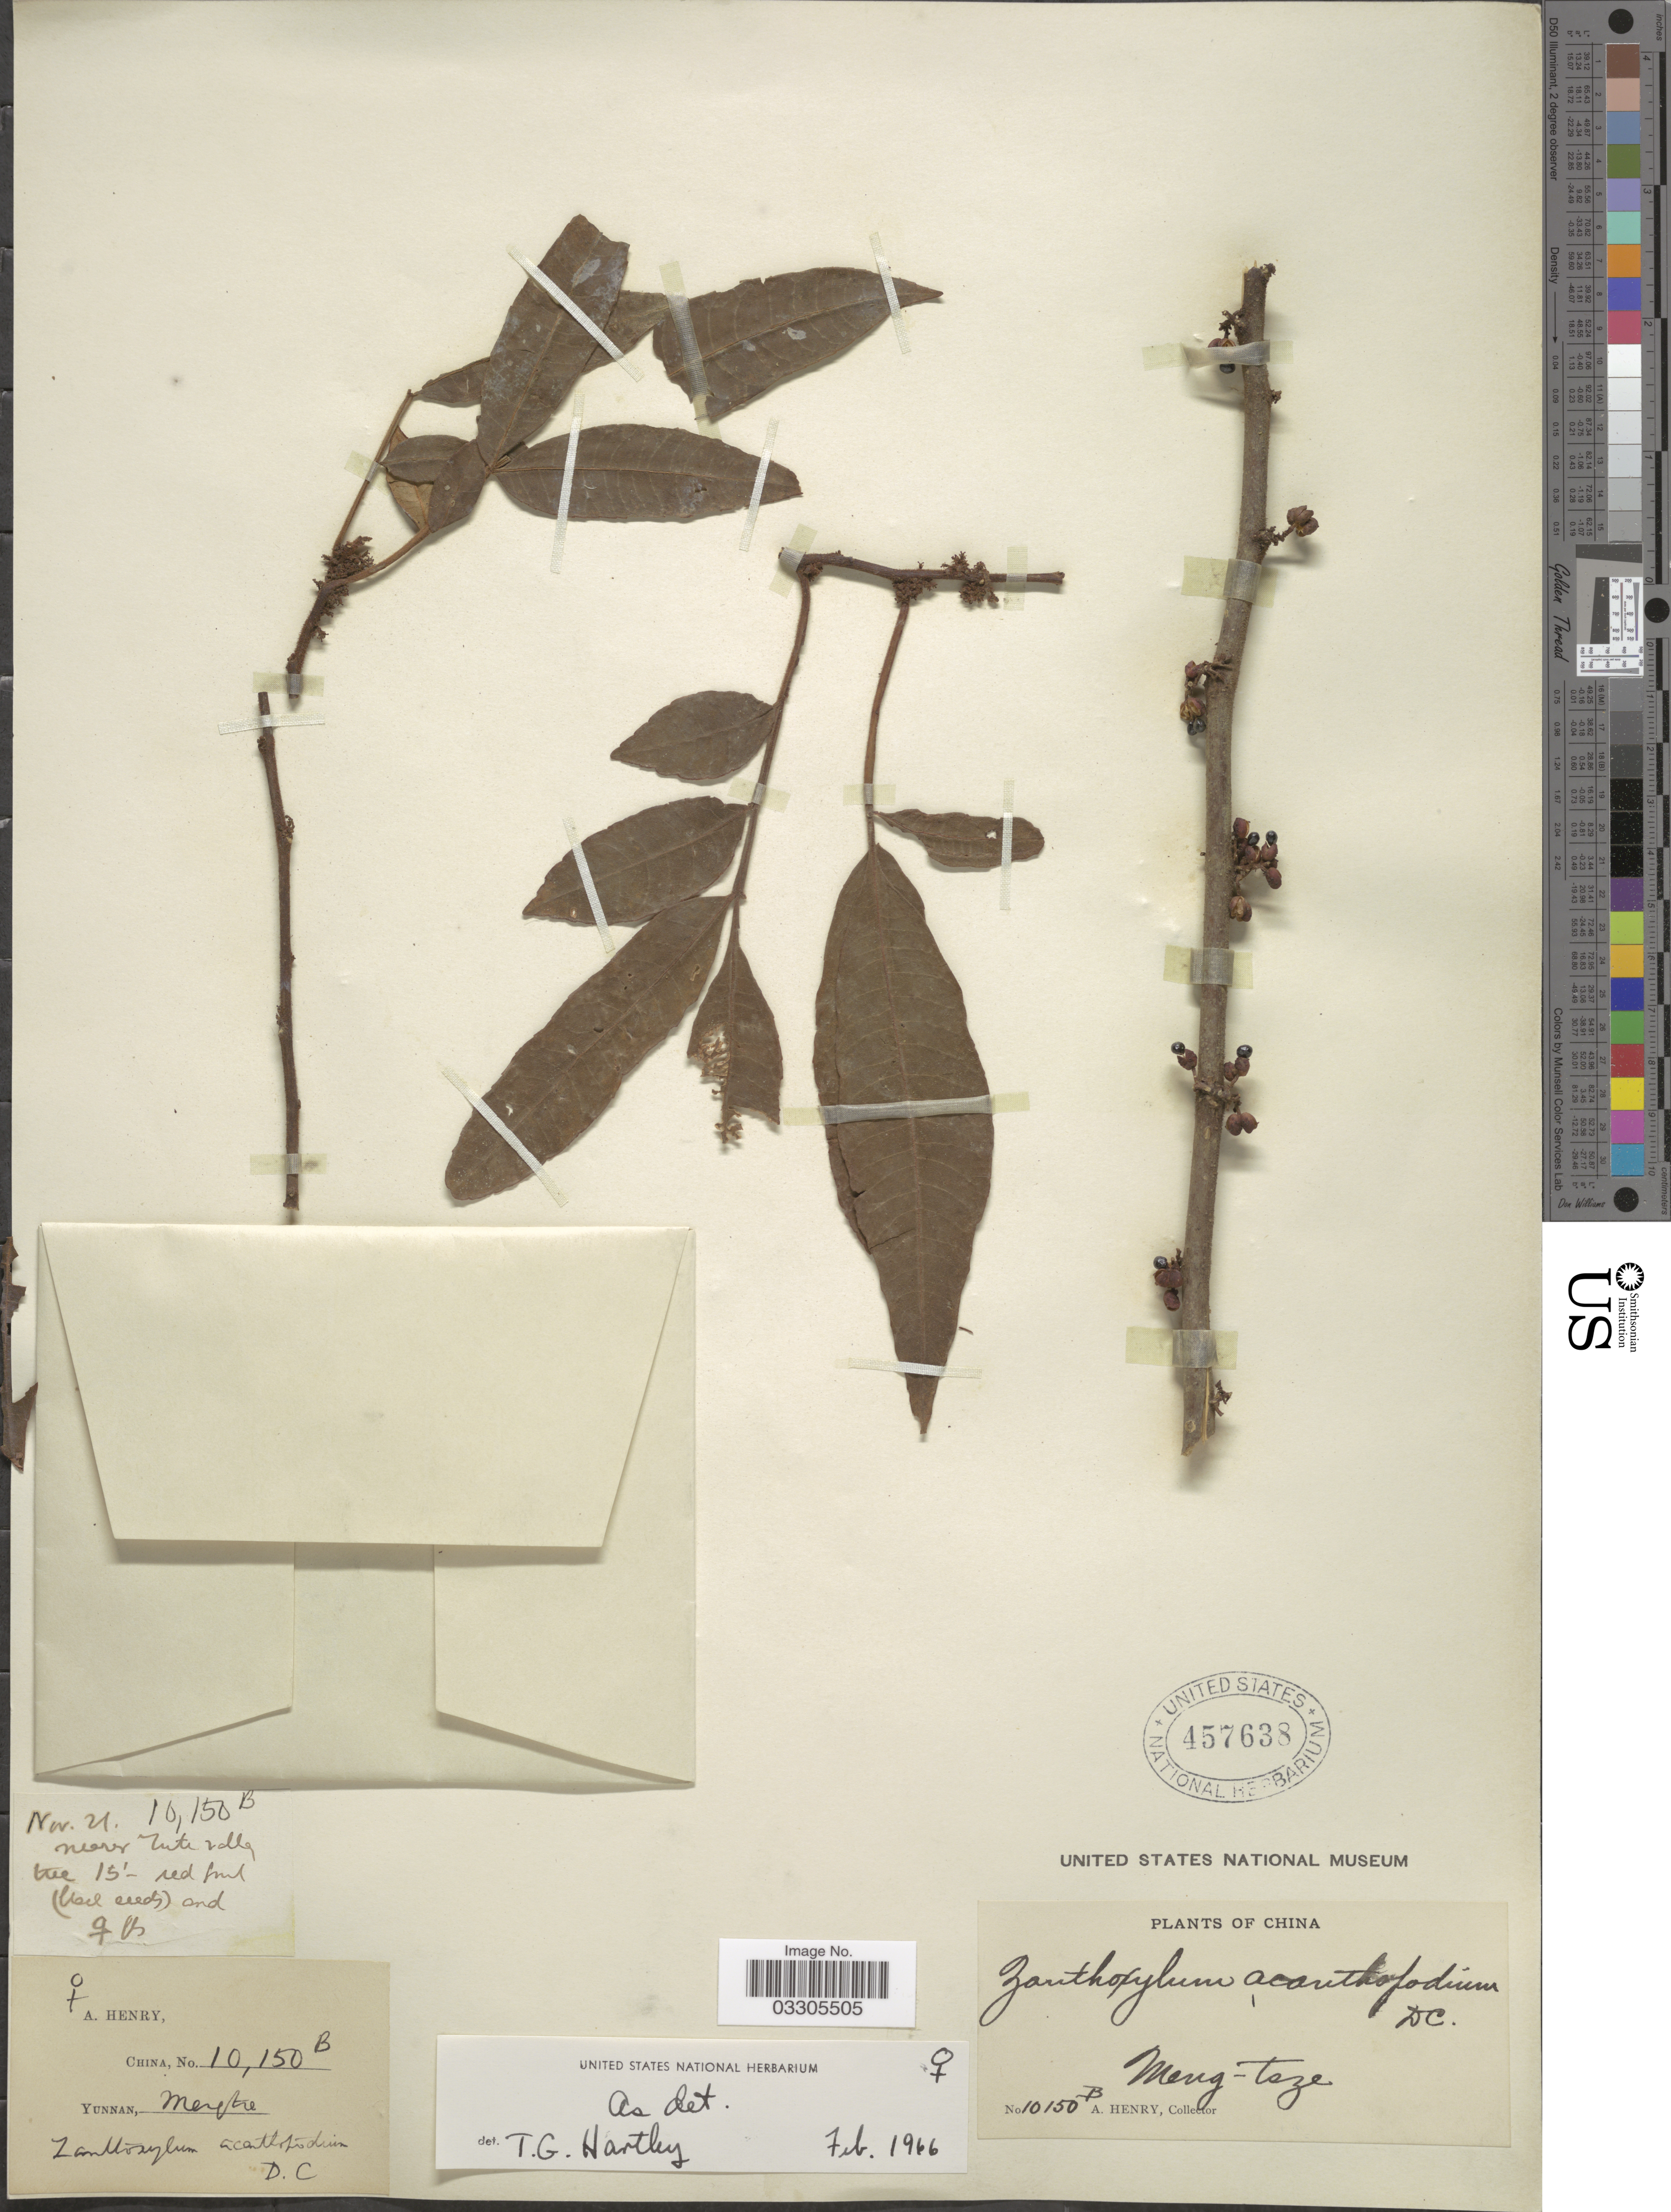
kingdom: Plantae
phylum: Tracheophyta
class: Magnoliopsida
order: Sapindales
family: Rutaceae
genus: Zanthoxylum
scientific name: Zanthoxylum acanthopodium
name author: DC.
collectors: A. Henry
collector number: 10150 B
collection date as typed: Transcribed d/m/y: /11/21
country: China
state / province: Yunnan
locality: Meng-tsze.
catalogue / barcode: US 457638